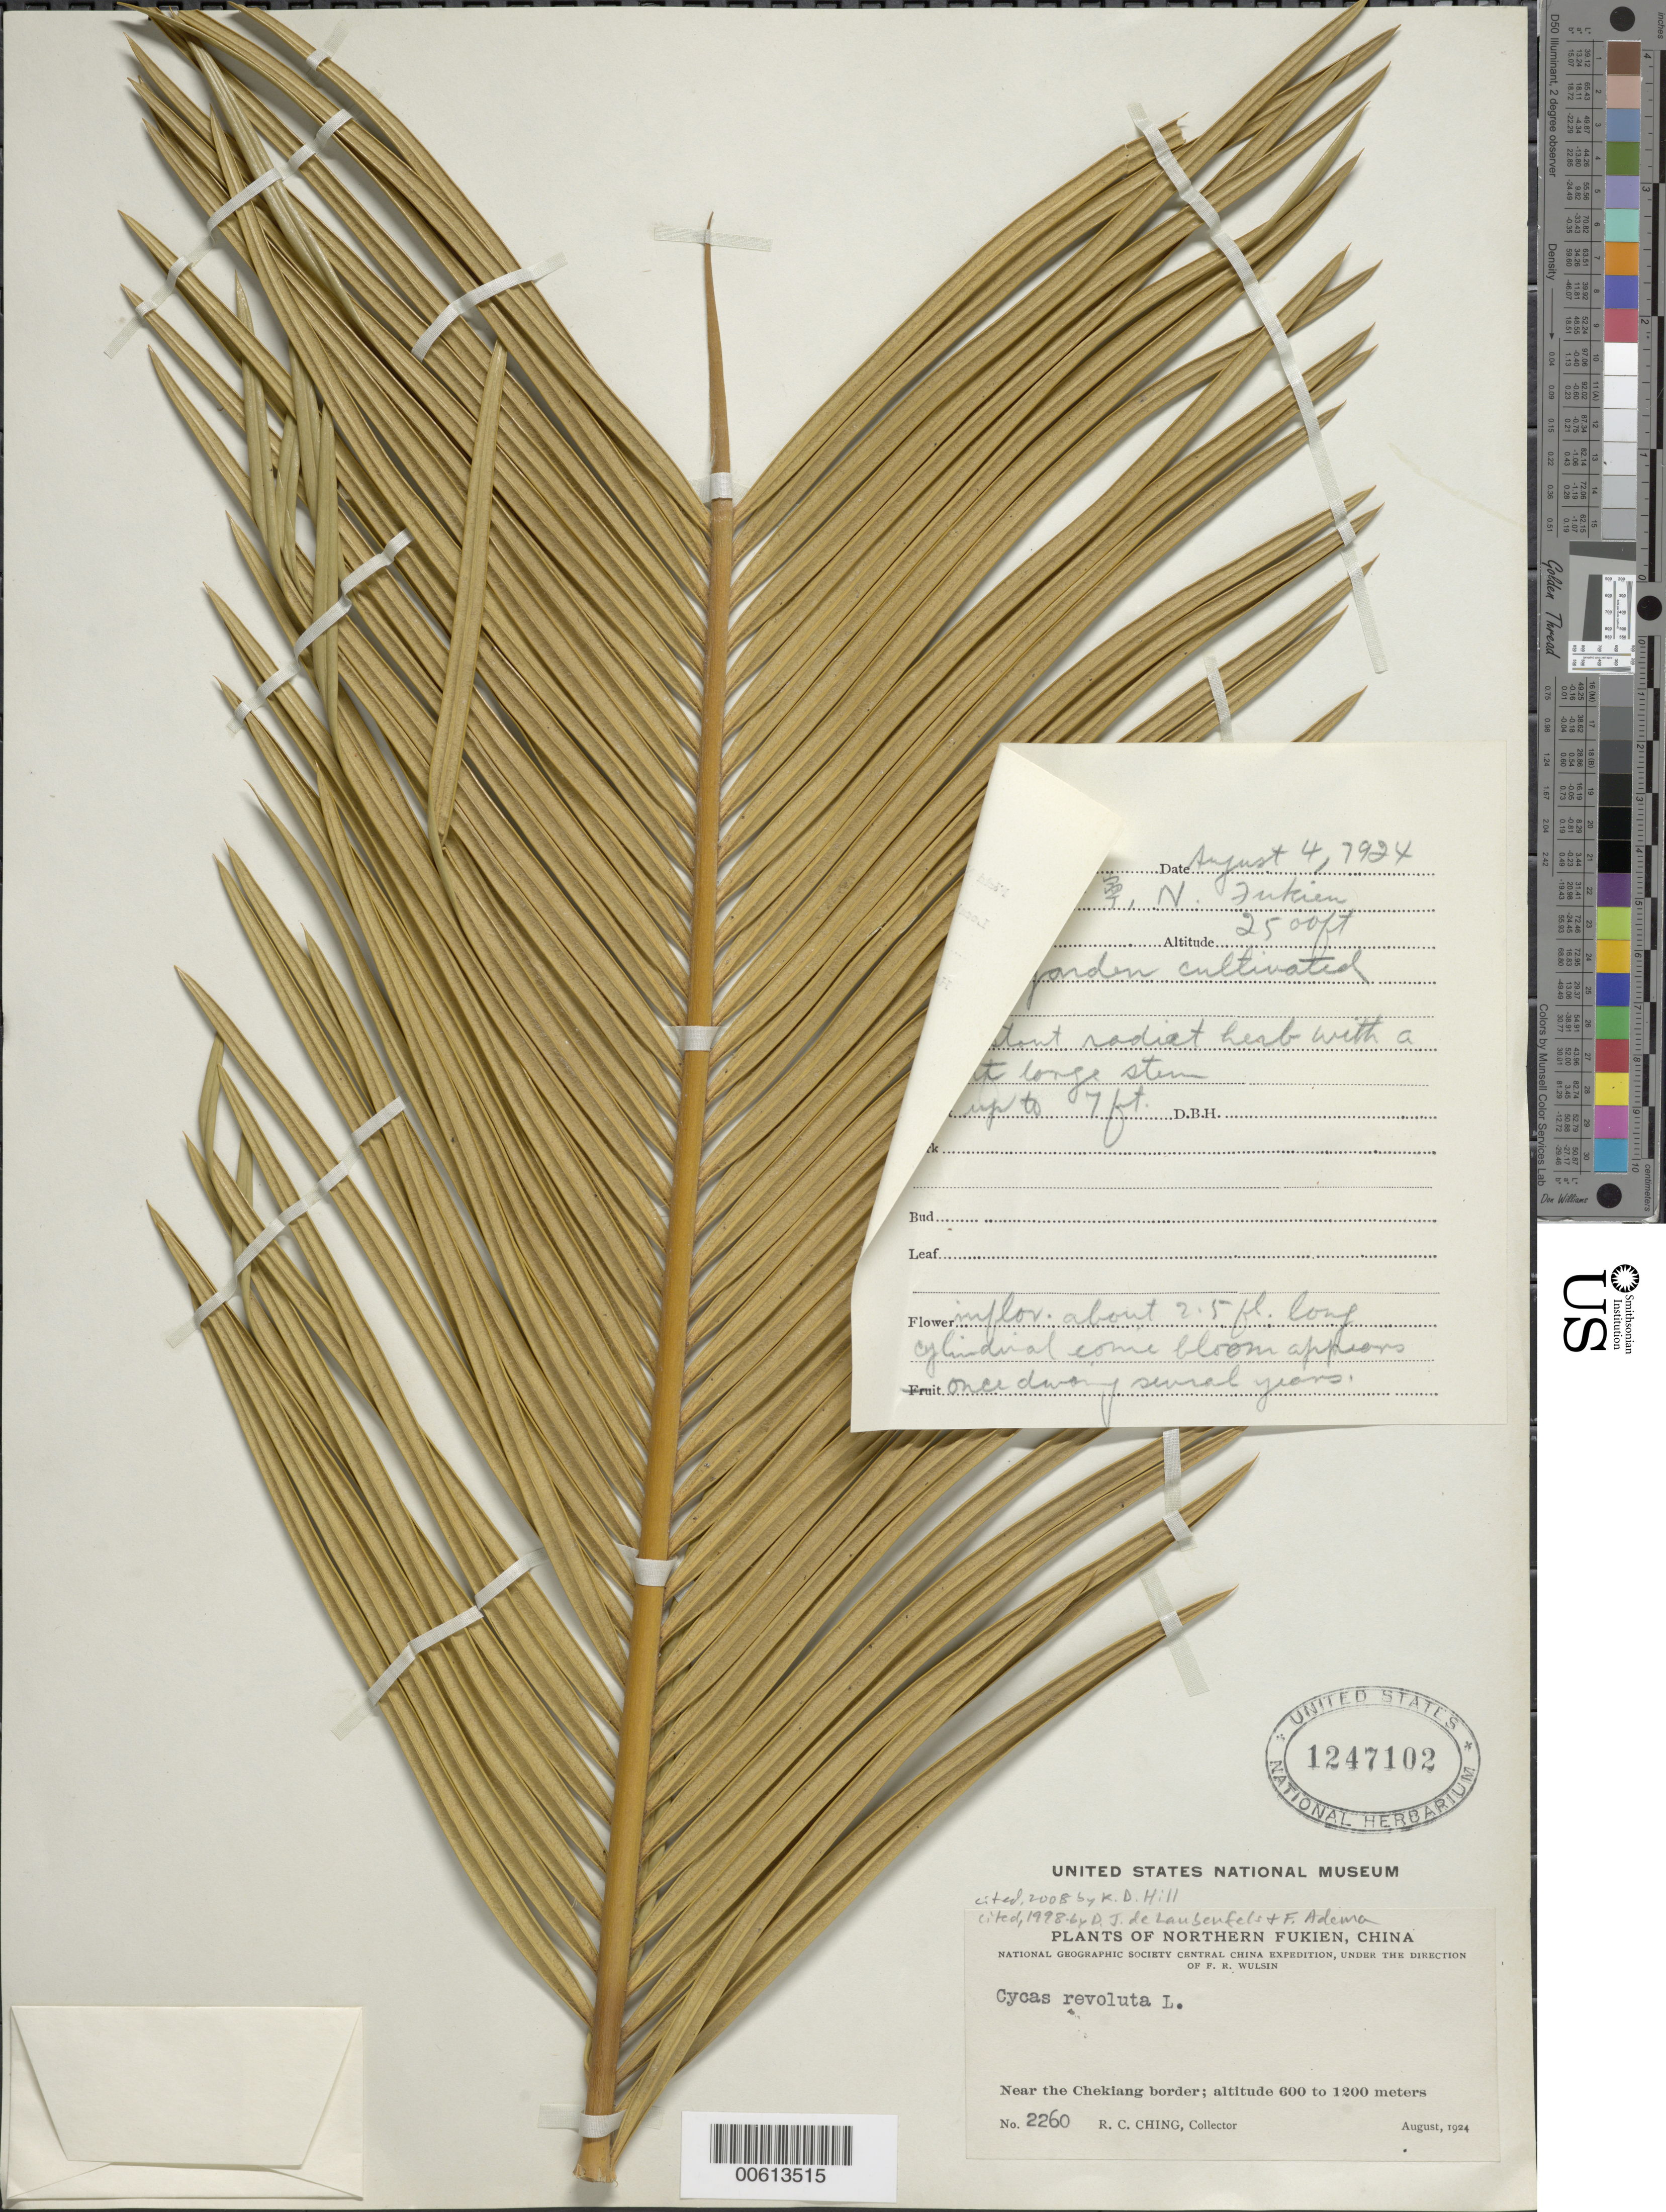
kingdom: Plantae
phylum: Tracheophyta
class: Cycadopsida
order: Cycadales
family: Cycadaceae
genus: Cycas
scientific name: Cycas revoluta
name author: Thunb.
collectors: R. C. Ching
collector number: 2260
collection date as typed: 04 Aug 1924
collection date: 1924-08-04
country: China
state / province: Fujian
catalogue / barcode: US 1247102